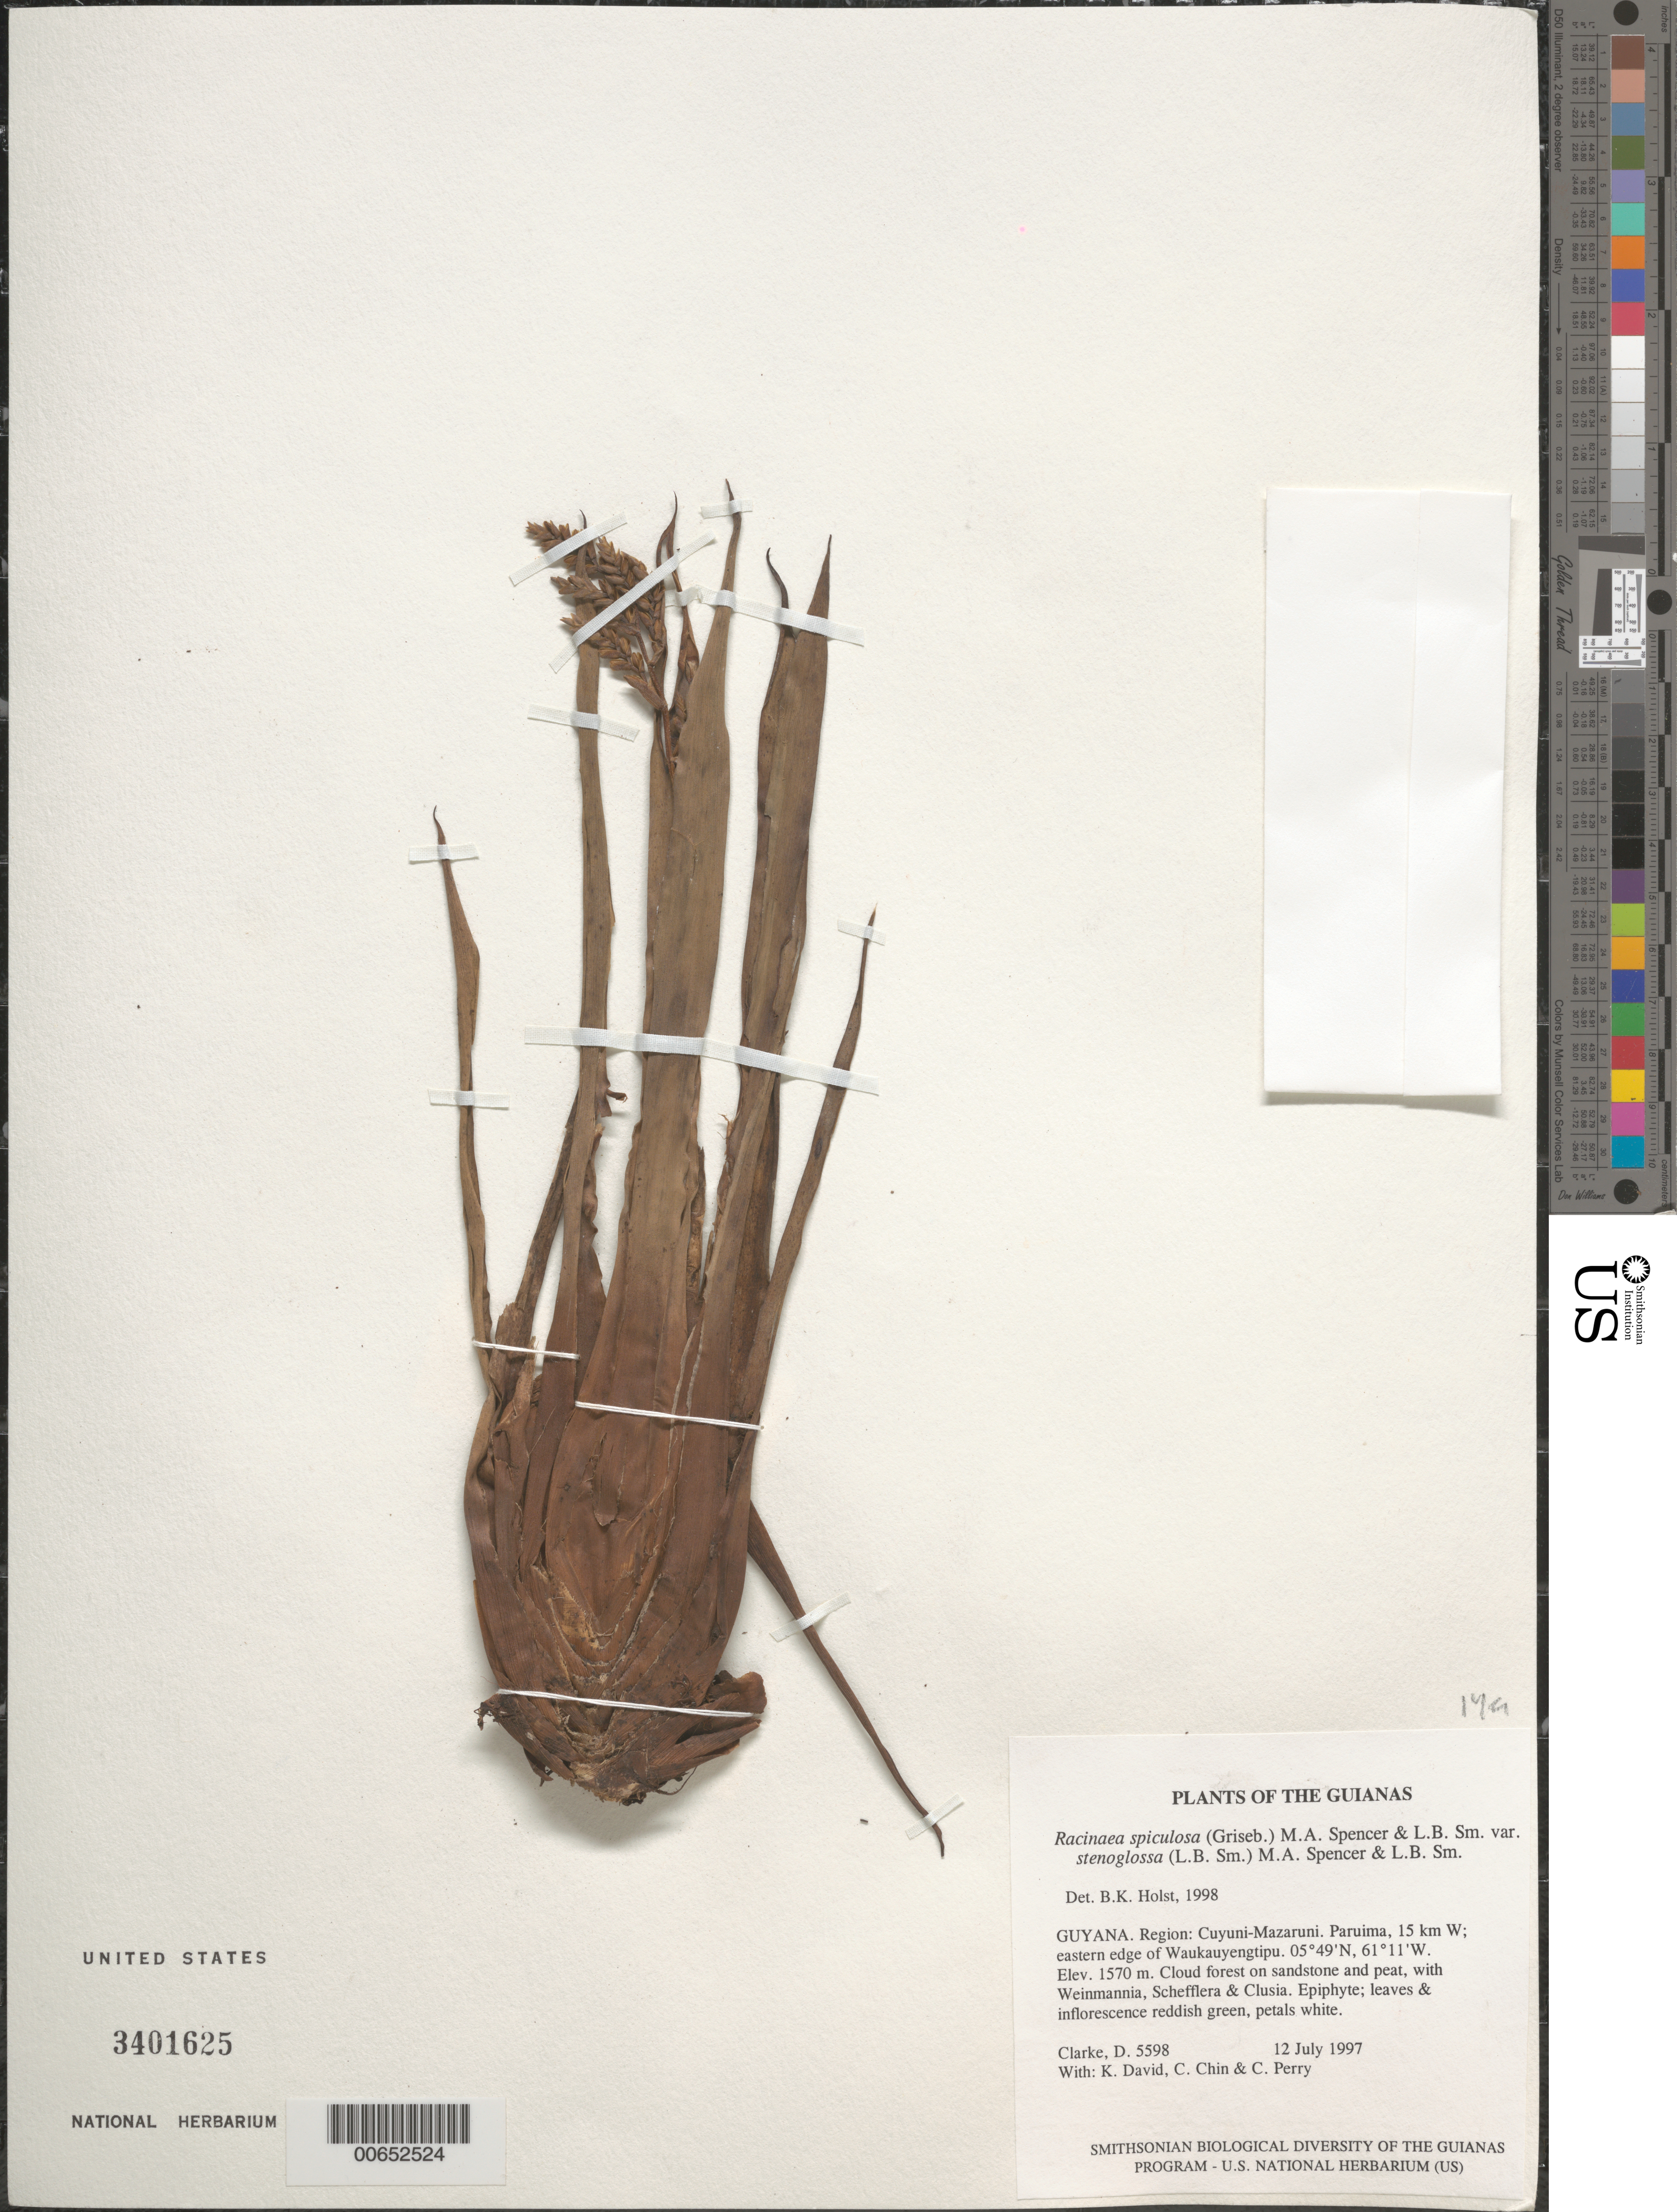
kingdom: Plantae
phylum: Tracheophyta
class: Liliopsida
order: Poales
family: Bromeliaceae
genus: Racinaea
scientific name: Racinaea spiculosa var. stenoglossa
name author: (L.B. Sm.) M.A. Spencer & L.B. Sm.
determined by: Holst, Bruce K.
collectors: H. D. Clarke, K. David, C. Chin & C. Perry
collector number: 5598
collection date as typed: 12 July 1997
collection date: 1997-07-12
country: Guyana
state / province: Cuyuni-Mazaruni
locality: Paruima, 15 km W; eastern edge of Waukauyengtipu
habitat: Cloud forest on sandstone and peat, with Weinmannia, Schefflera & Clusia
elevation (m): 1570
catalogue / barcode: US 3401625